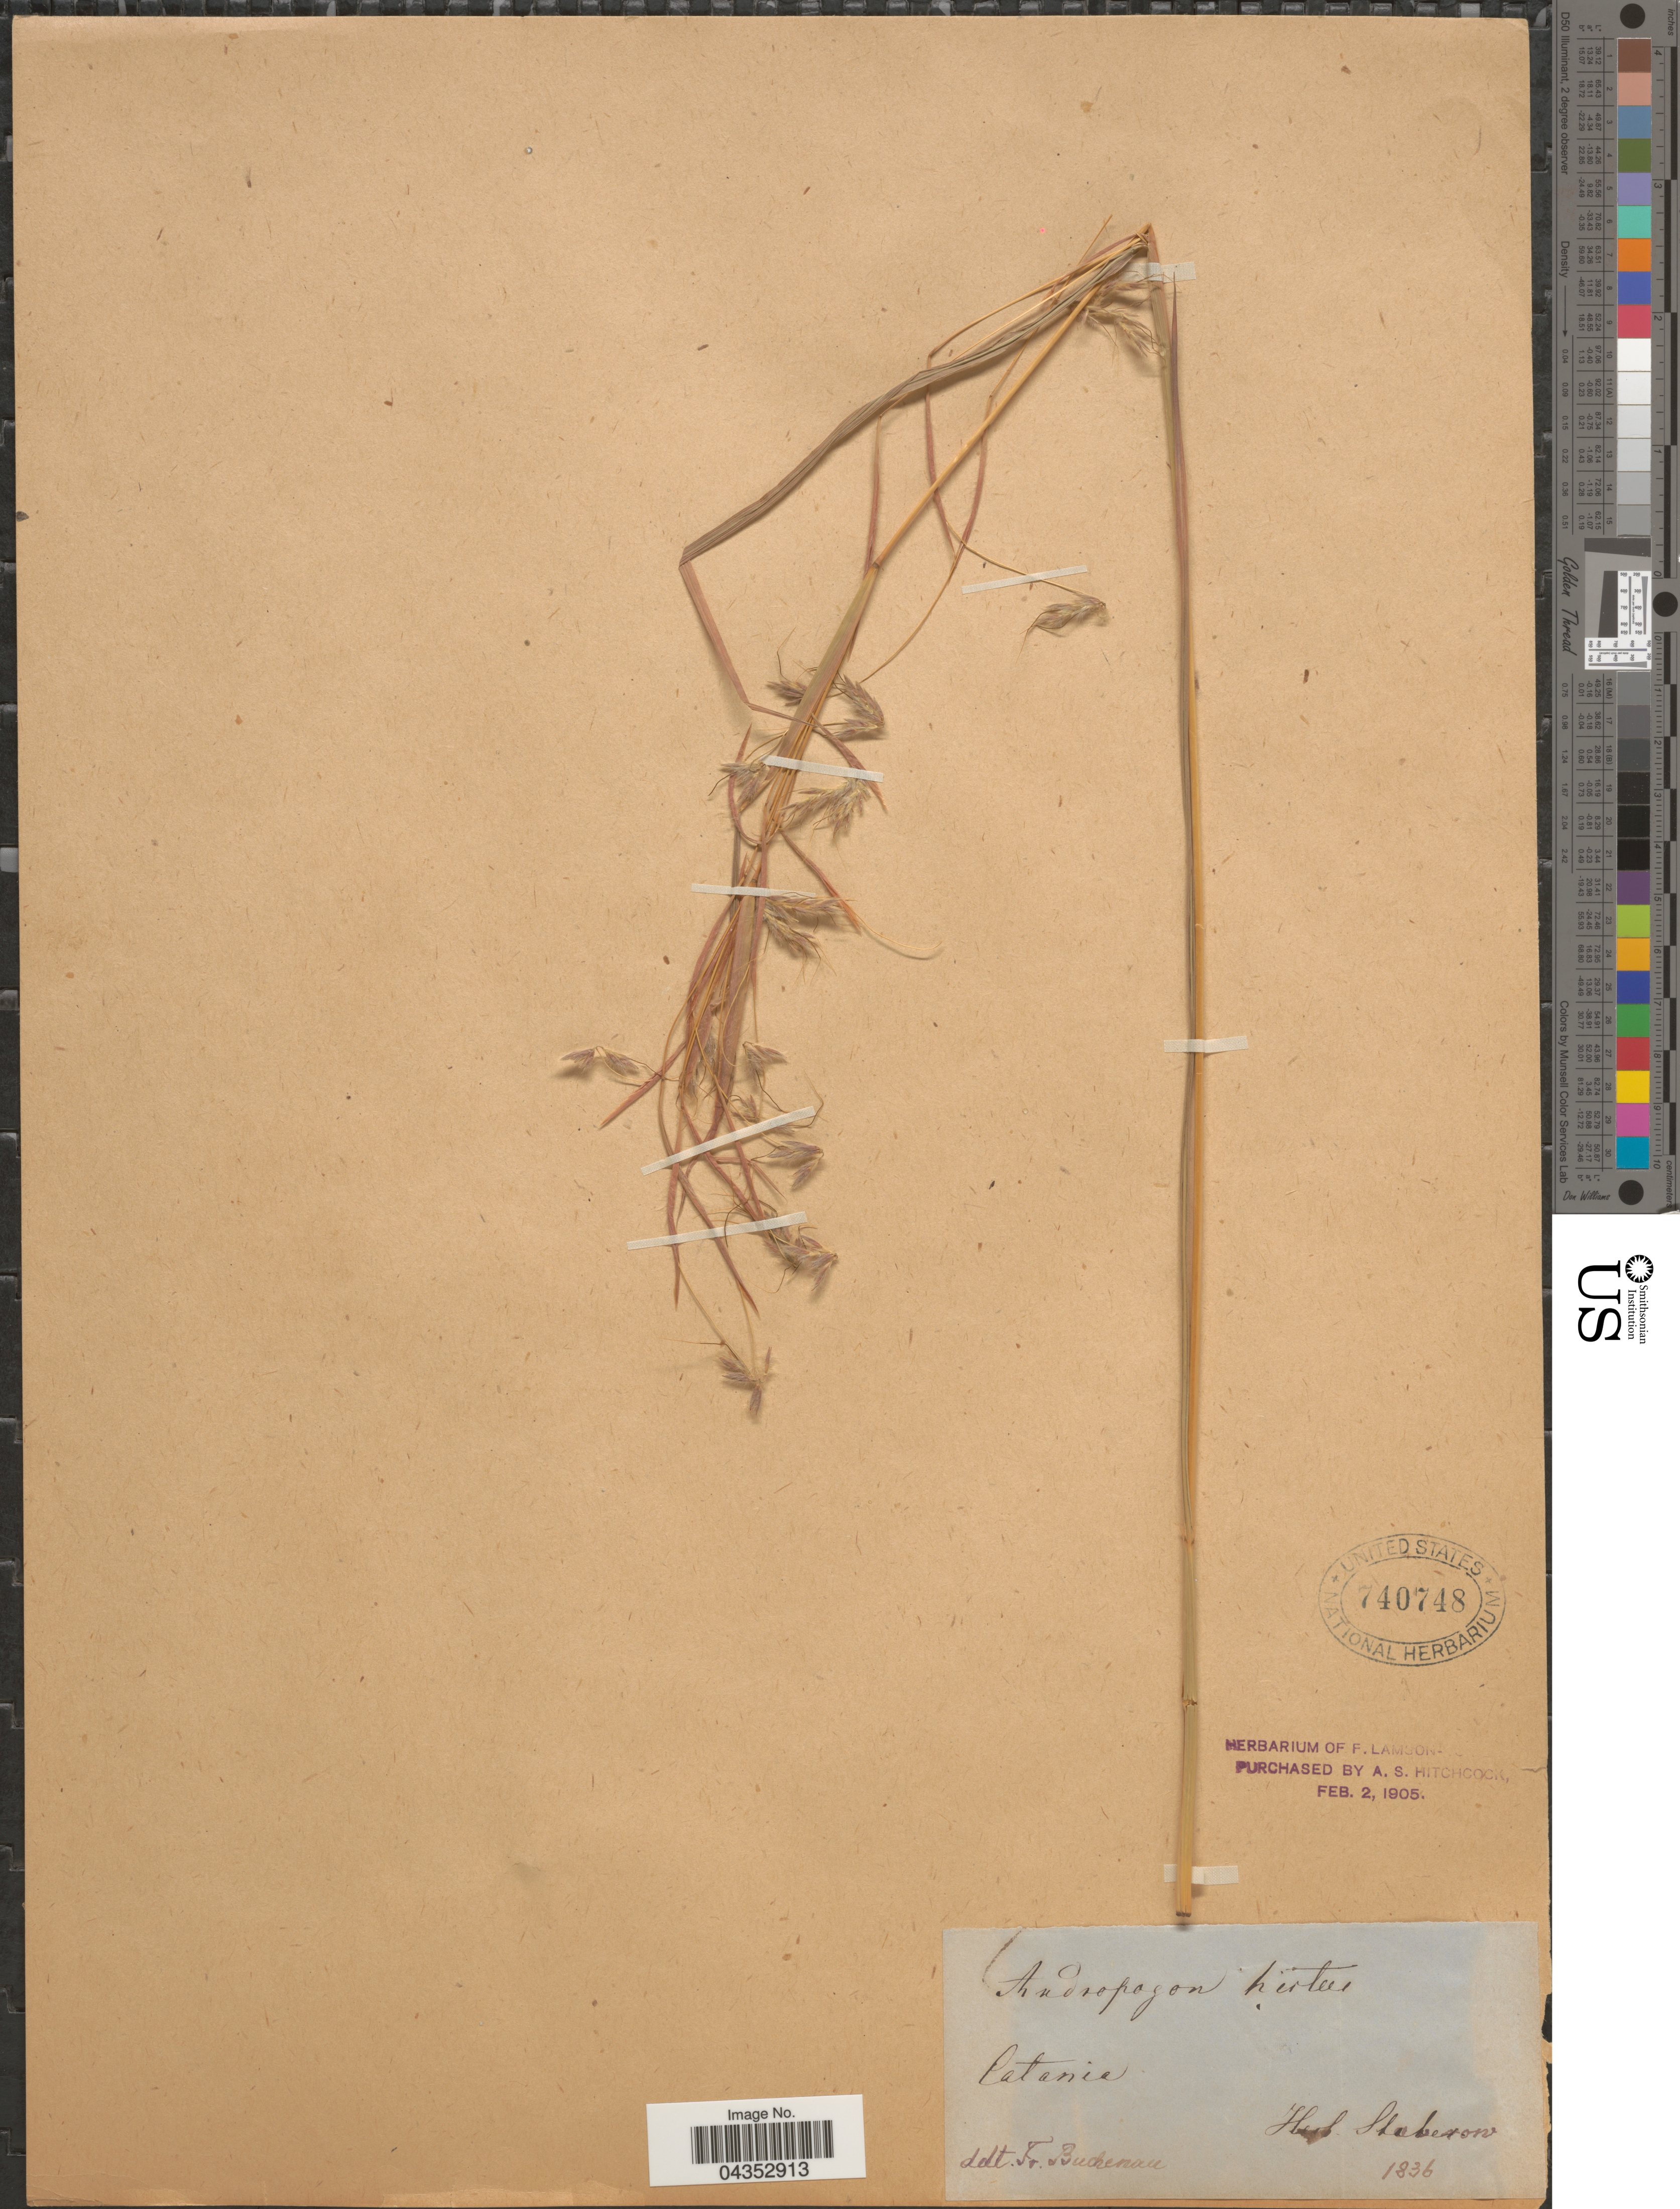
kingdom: Plantae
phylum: Tracheophyta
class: Liliopsida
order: Poales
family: Poaceae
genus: Hyparrhenia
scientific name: Hyparrhenia hirta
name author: (L.) Stapf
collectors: Ex herb. Staberow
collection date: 1836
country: Italy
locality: Catania.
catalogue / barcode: US 740748